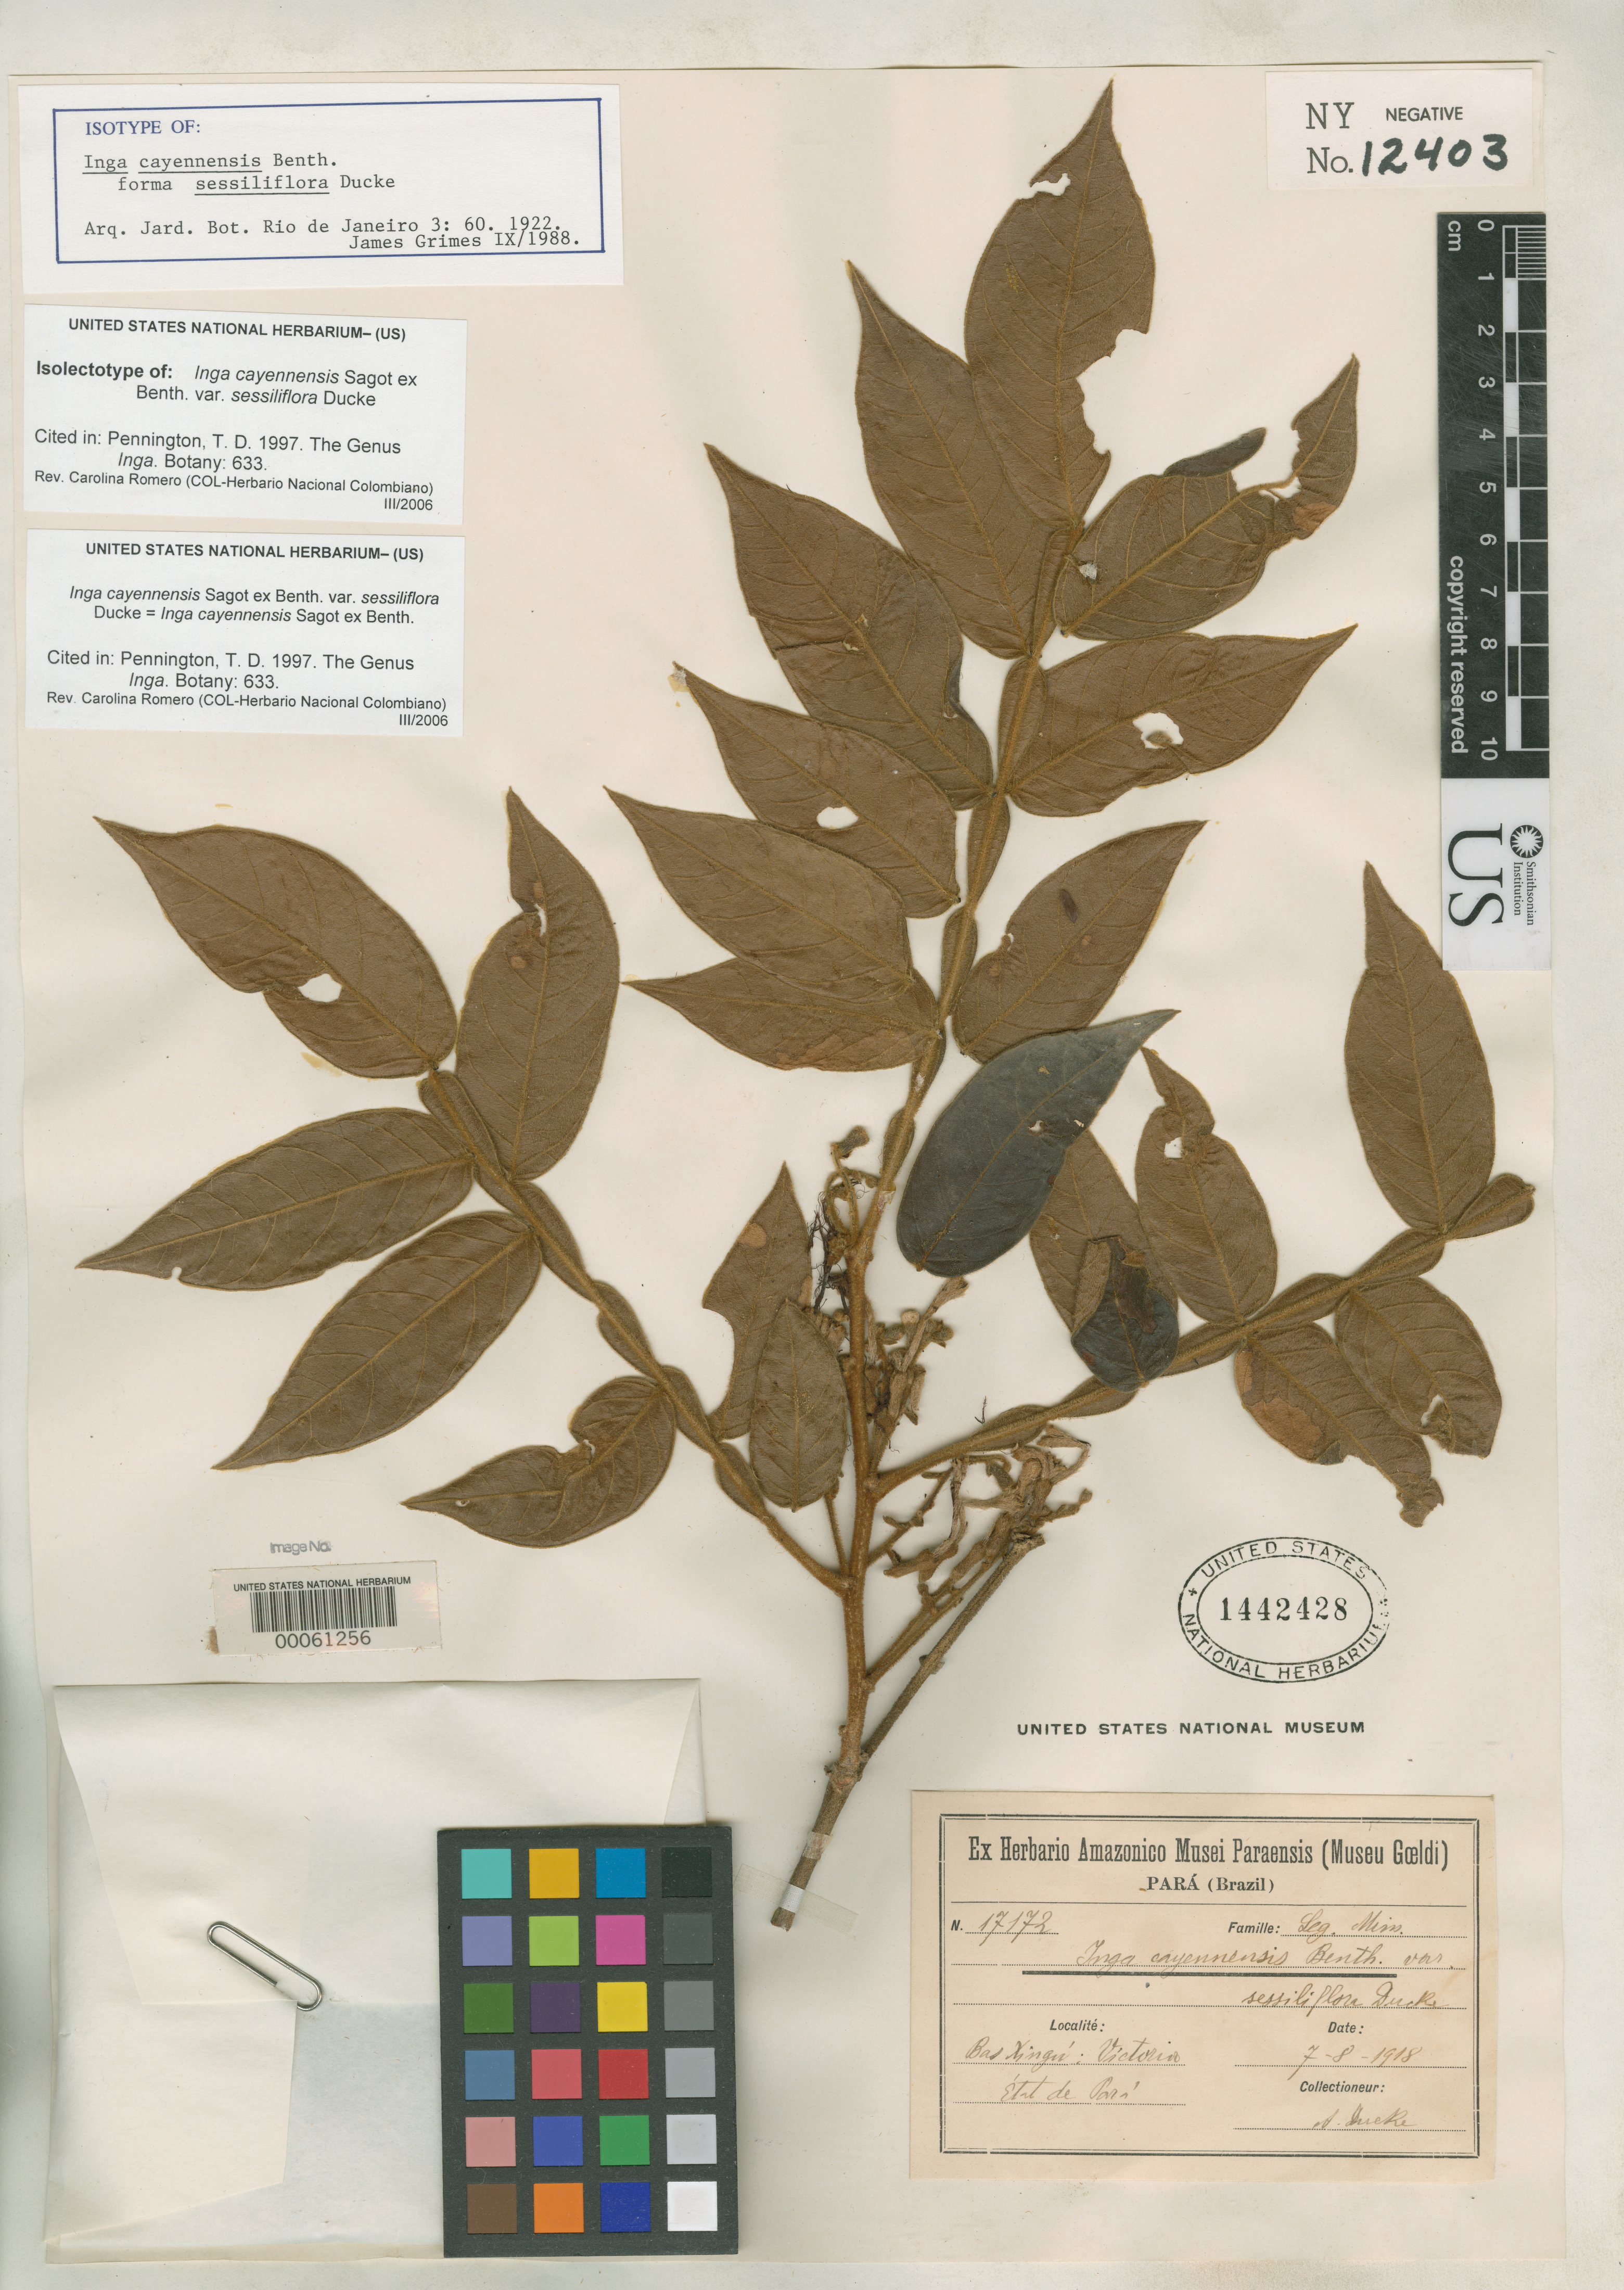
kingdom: Plantae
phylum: Tracheophyta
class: Magnoliopsida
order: Fabales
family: Fabaceae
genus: Inga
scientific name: Inga cayennensis f. sessiliflora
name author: Ducke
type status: Isolectotype; Syntype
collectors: A. Ducke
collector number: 17172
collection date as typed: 07 Aug 1918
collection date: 1918-08-07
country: Brazil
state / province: Pará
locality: Victoria.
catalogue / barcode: US 1442428